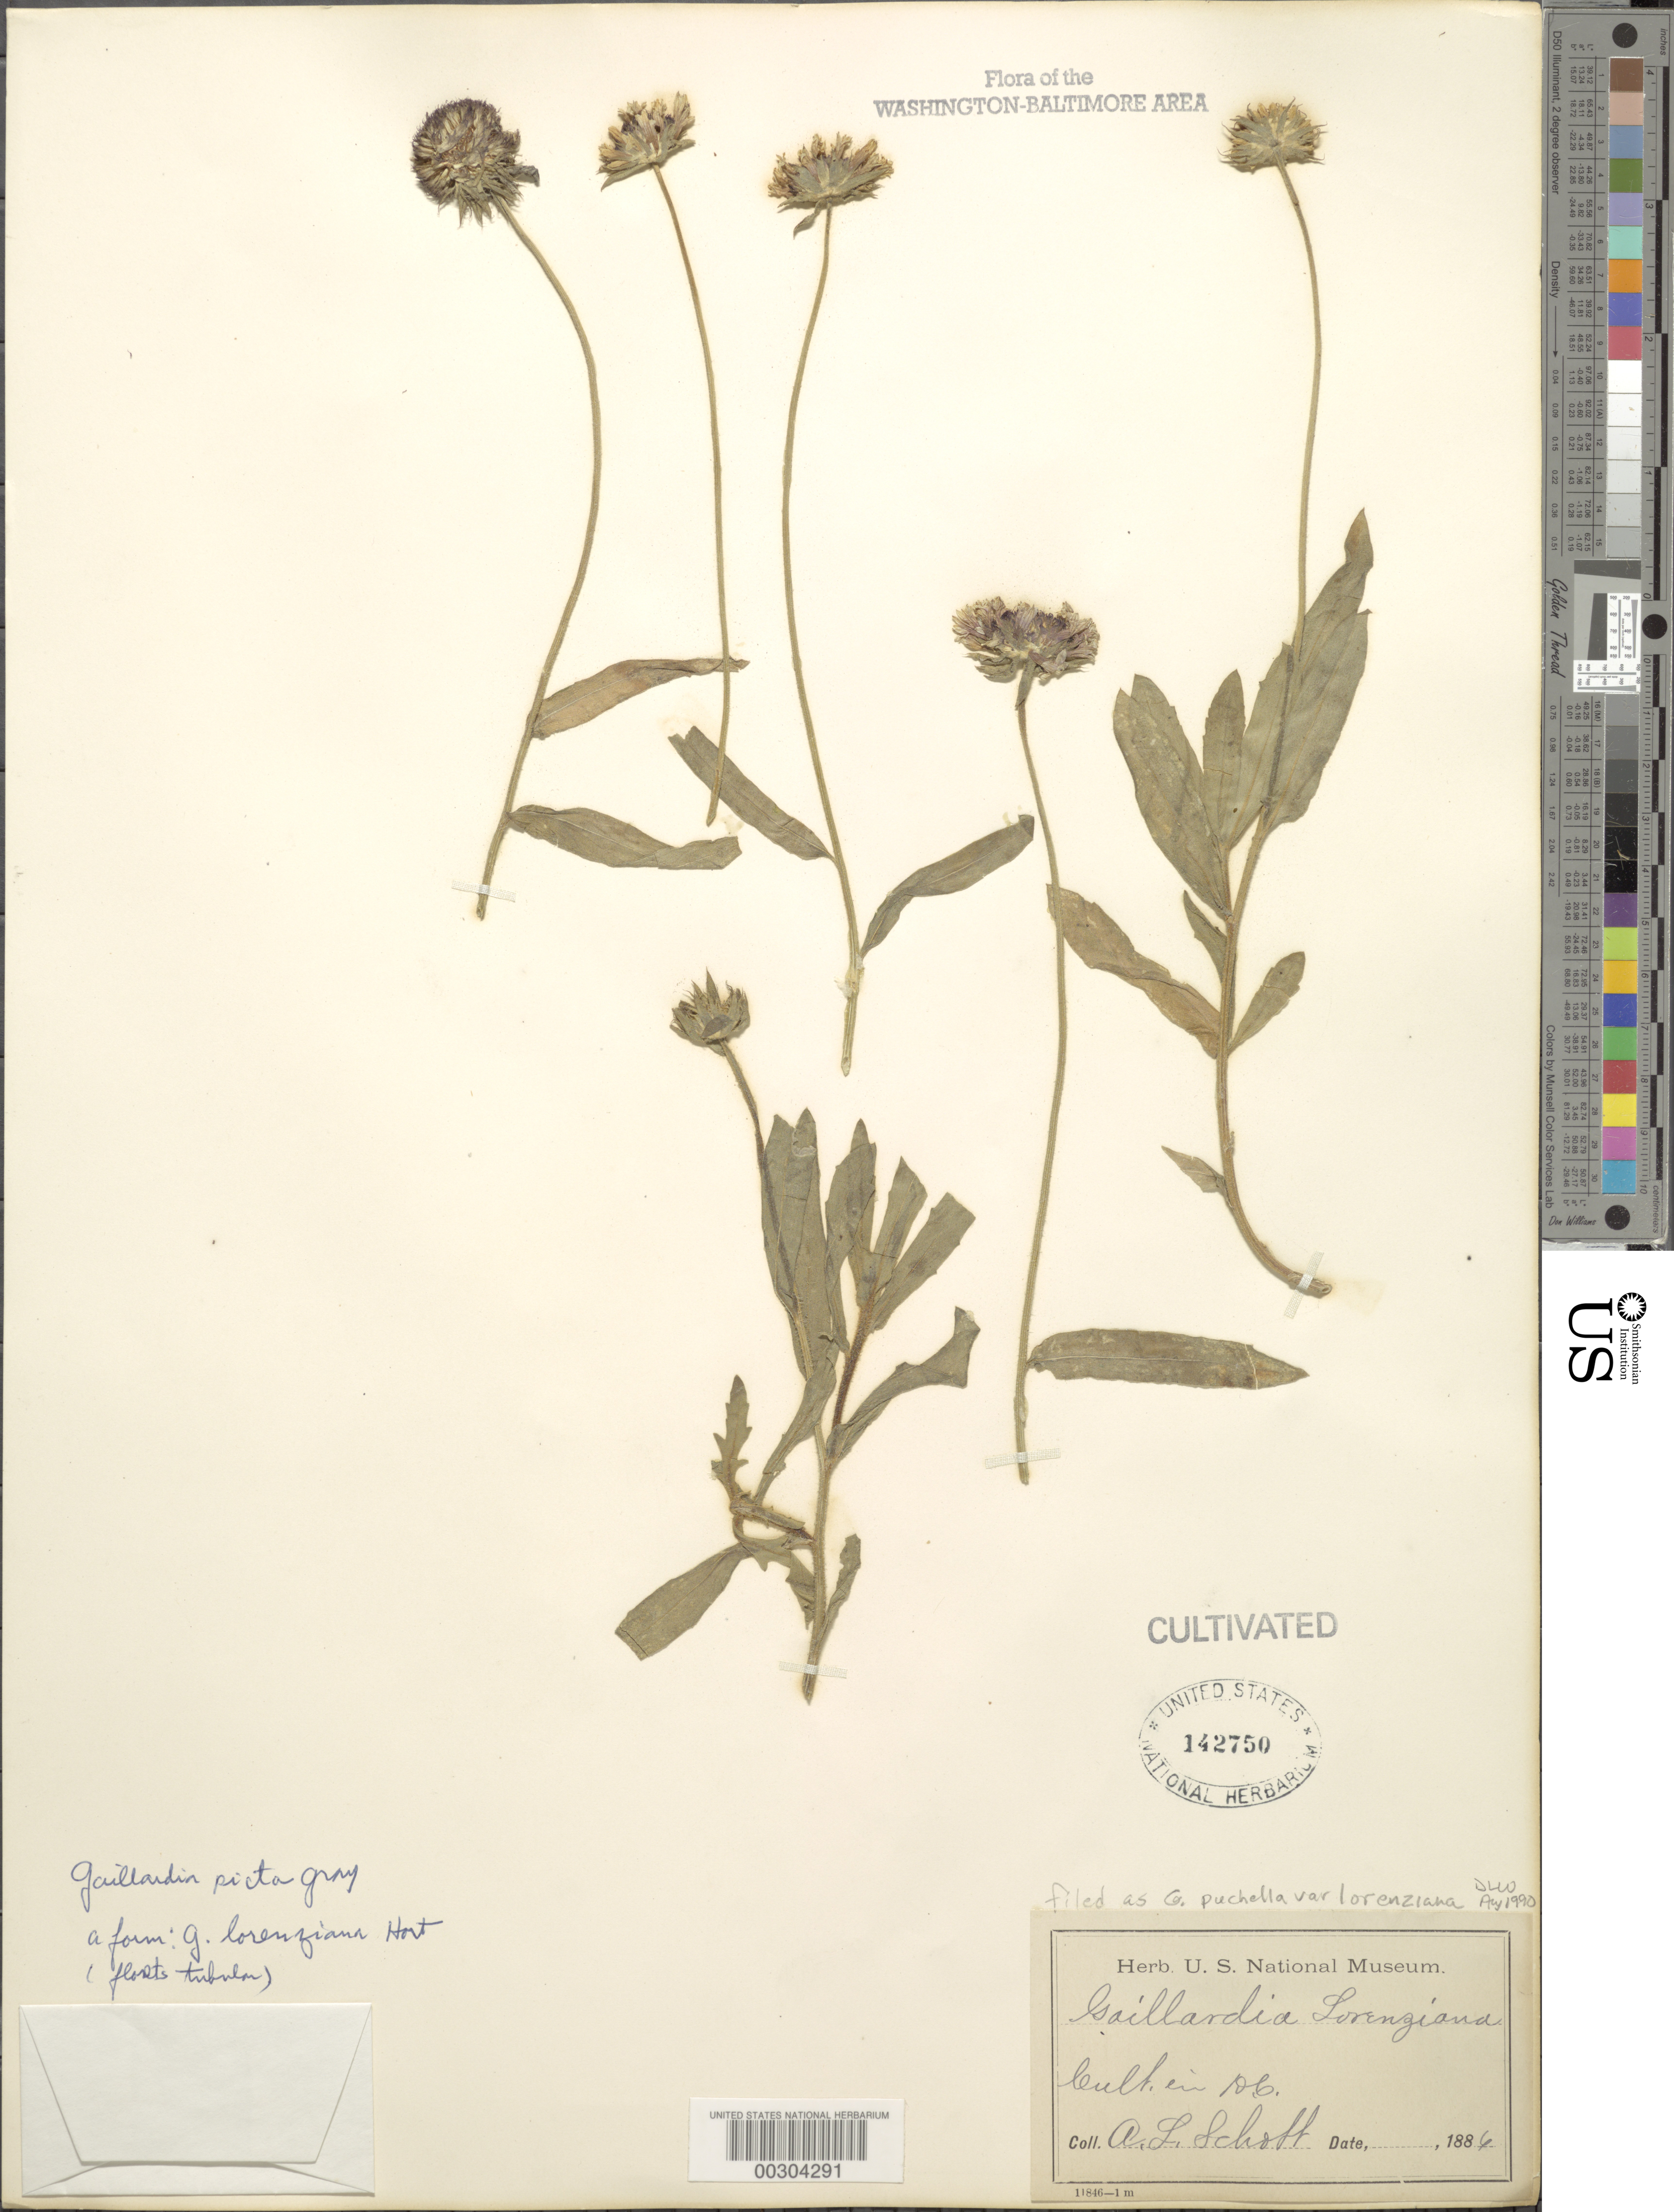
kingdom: Plantae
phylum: Tracheophyta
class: Magnoliopsida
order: Asterales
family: Asteraceae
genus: Gaillardia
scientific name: Gaillardia pulchella var. lorenziana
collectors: A. L. Schott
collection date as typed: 1886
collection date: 1886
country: United States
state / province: District of Columbia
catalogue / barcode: US 142750